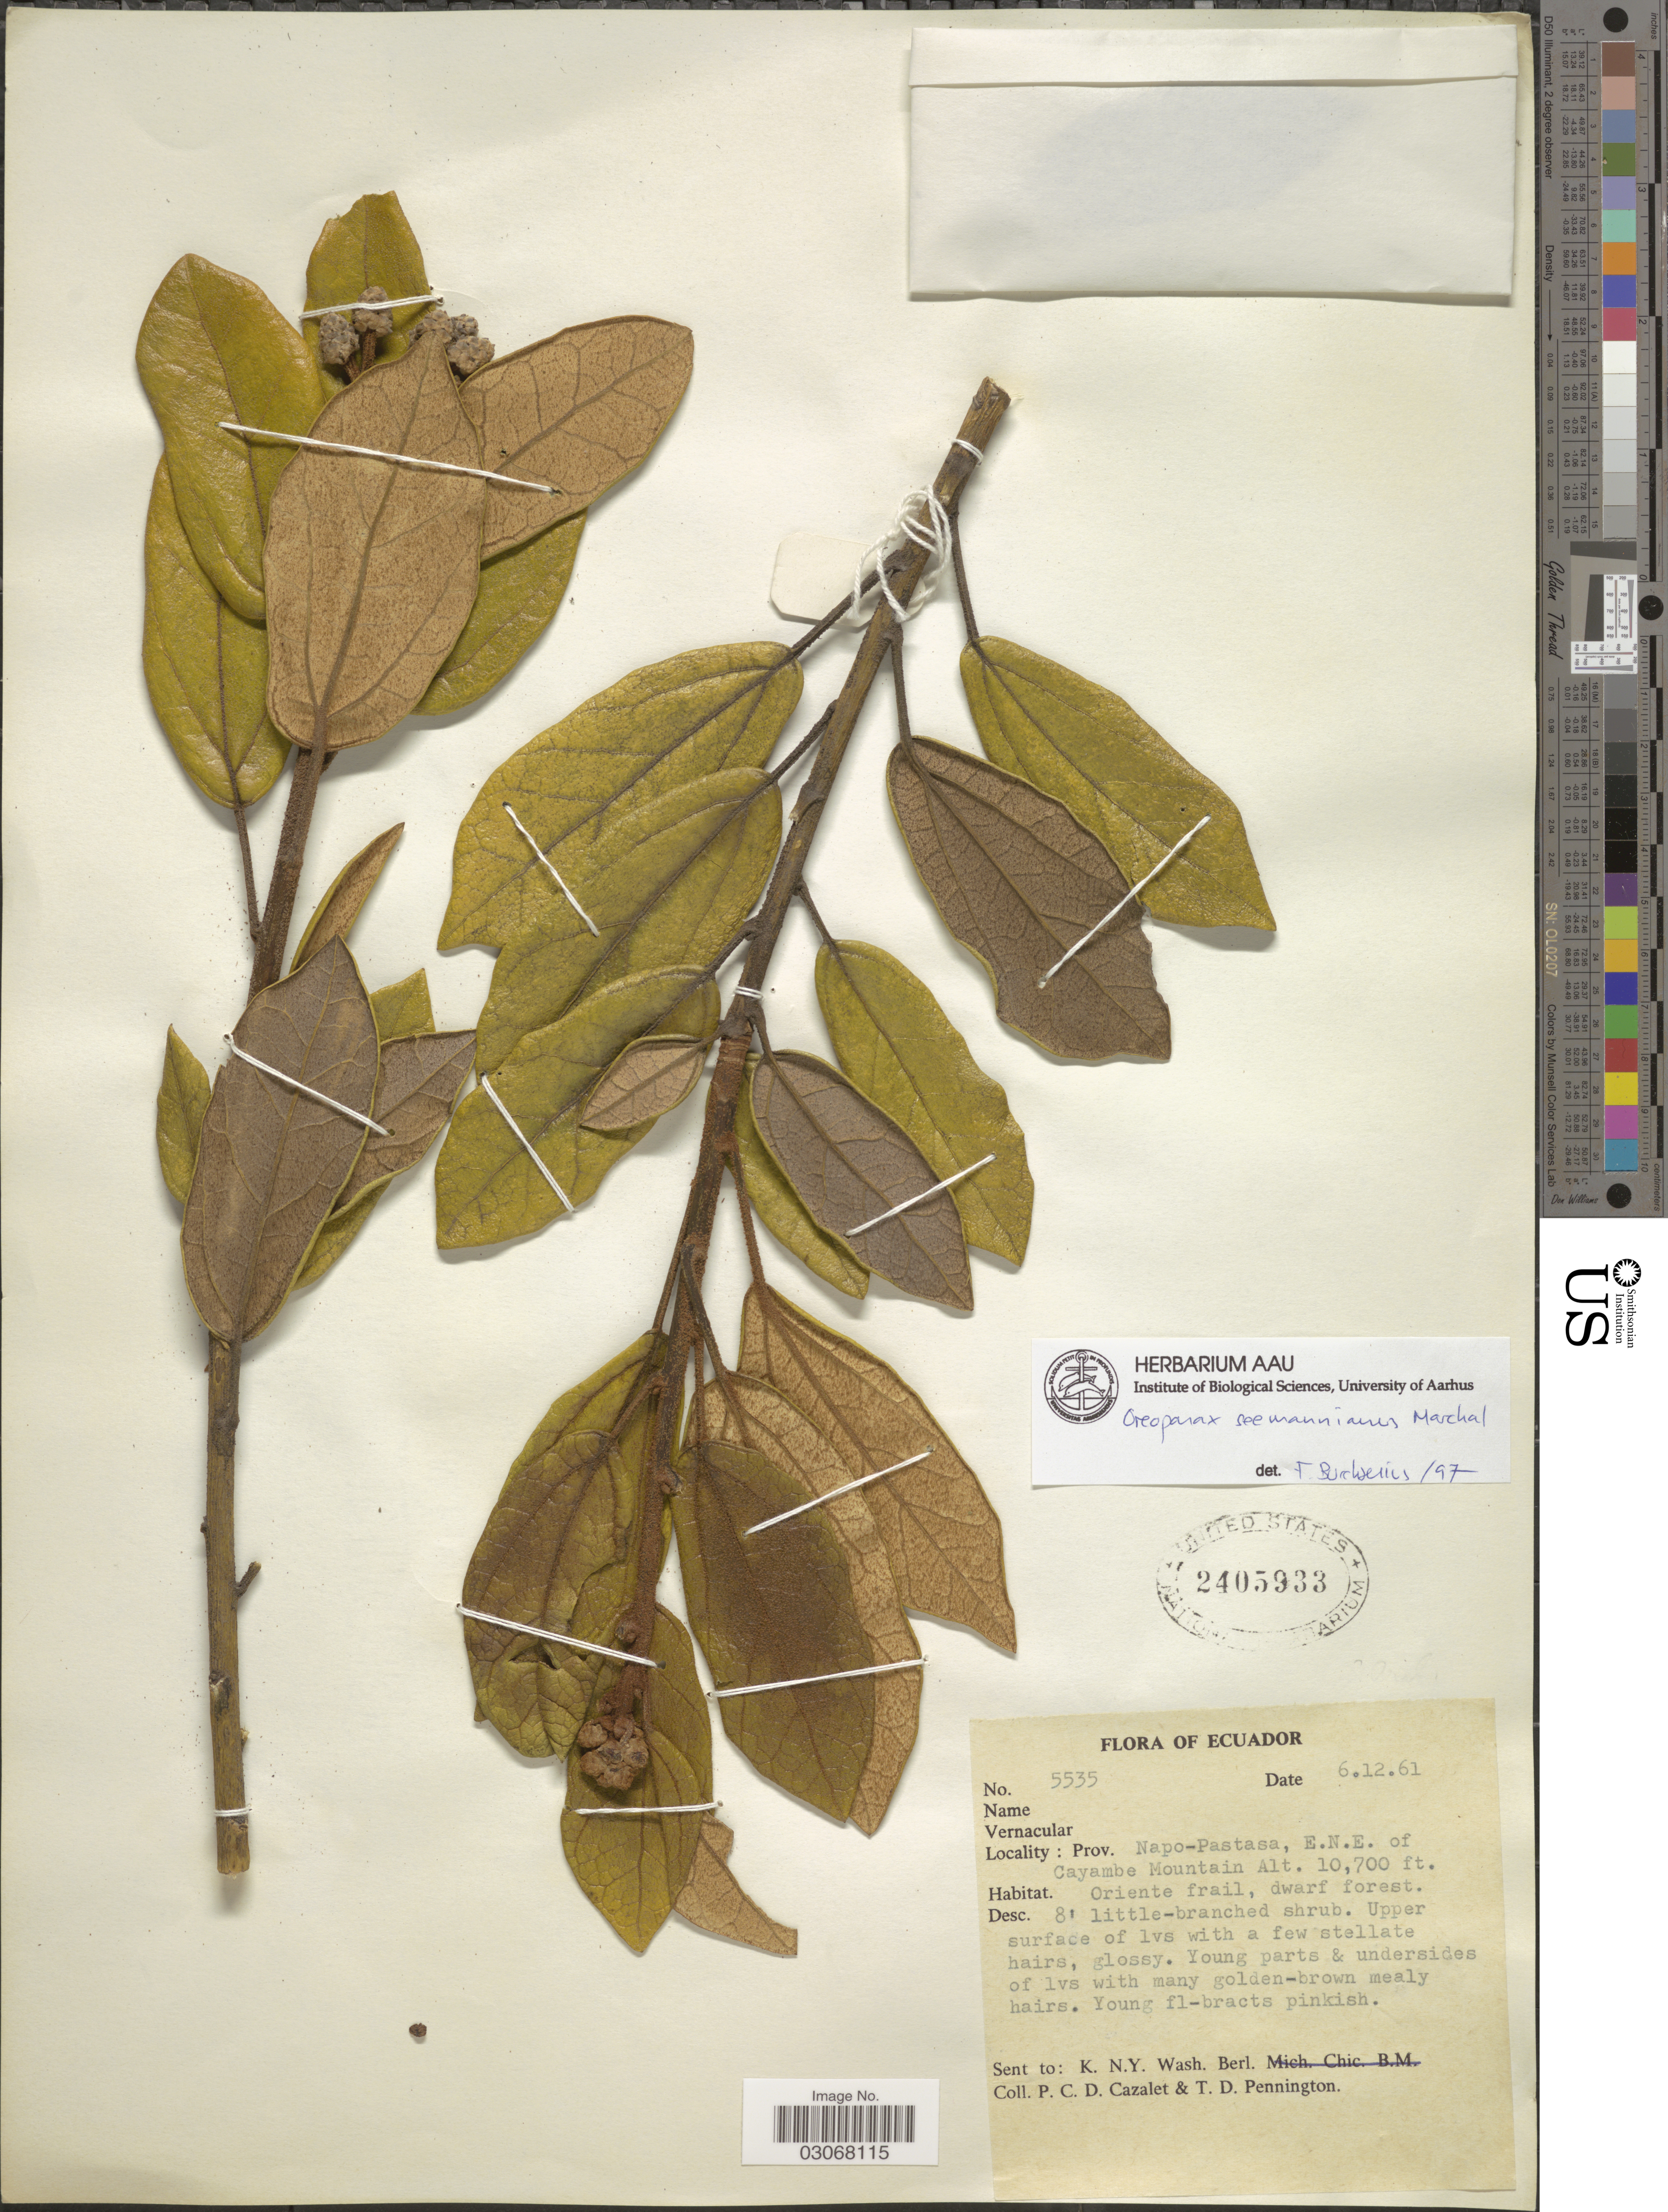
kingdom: Plantae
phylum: Tracheophyta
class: Magnoliopsida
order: Apiales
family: Araliaceae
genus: Oreopanax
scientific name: Oreopanax seemannianus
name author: Marchal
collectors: P. C. D. Cazalet & T. D. Pennington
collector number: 5535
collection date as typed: Transcribed d/m/y: 6/12/61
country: Ecuador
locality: Prov. Napo-Pastaza, E.N.E. of Cayambe Mountain.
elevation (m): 3261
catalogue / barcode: US 2405933